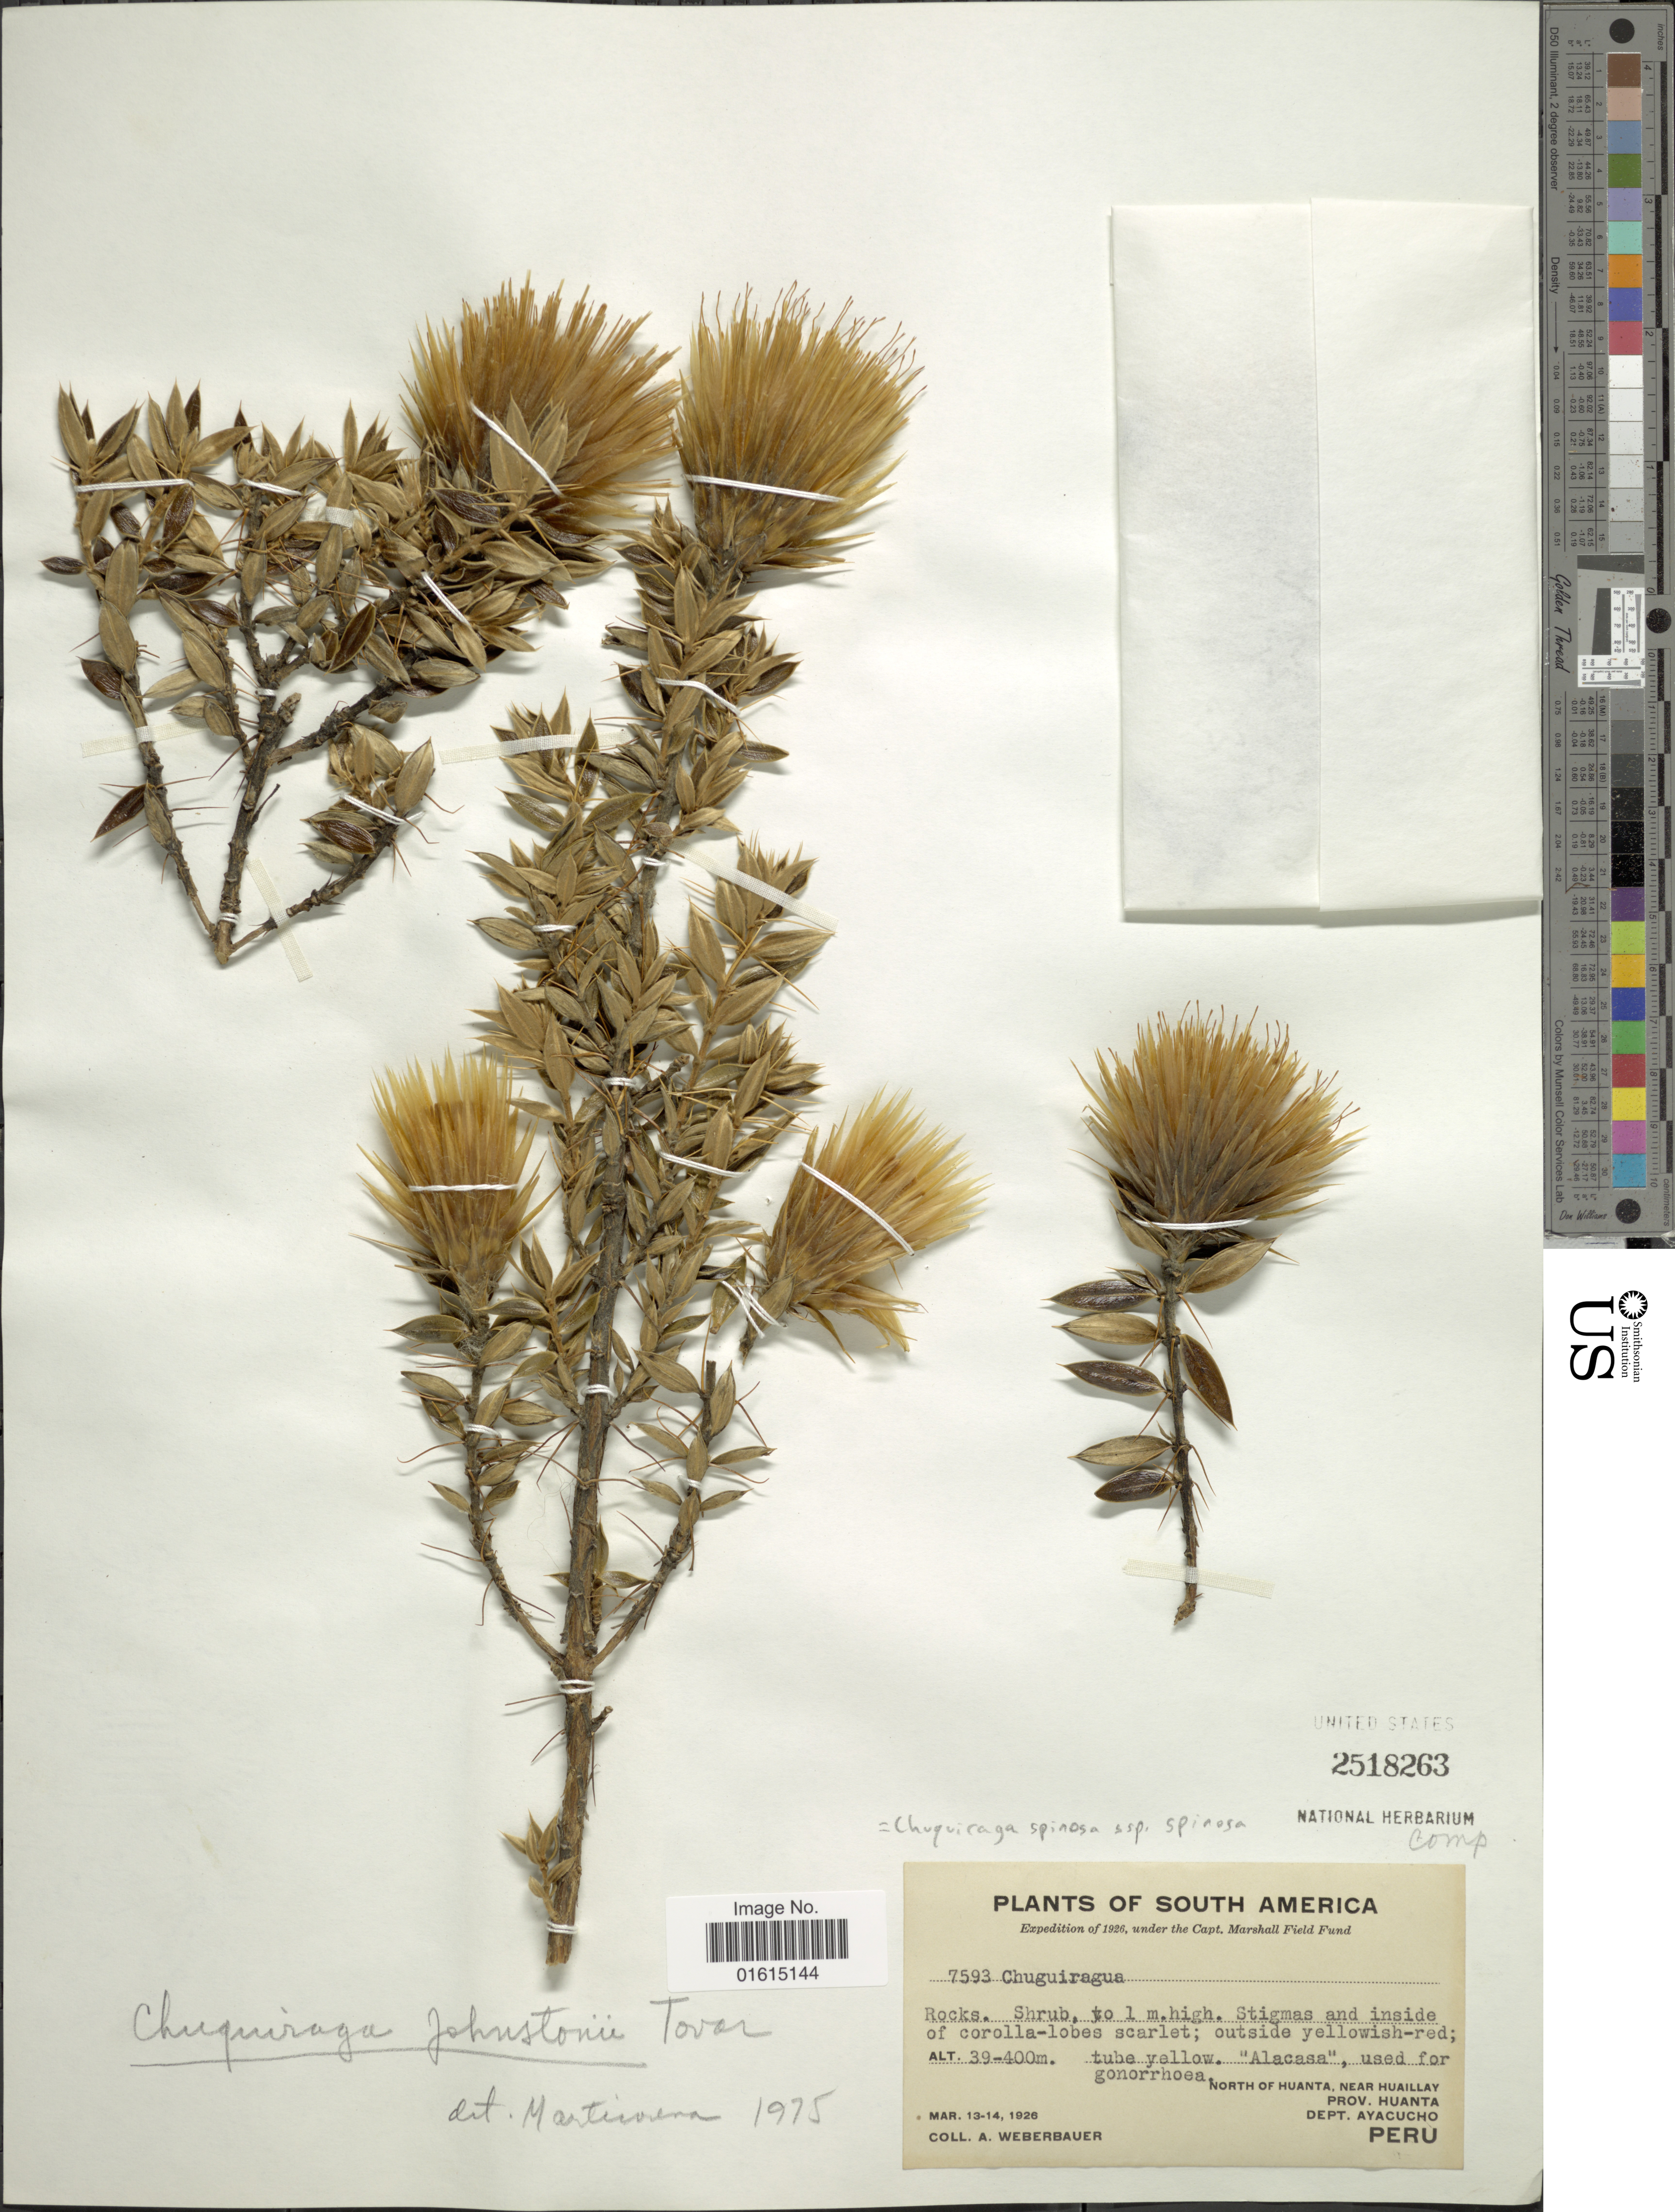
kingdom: Plantae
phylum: Tracheophyta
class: Magnoliopsida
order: Asterales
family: Asteraceae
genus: Chuquiraga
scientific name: Chuquiraga spinosa subsp. spinosa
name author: Less.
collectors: A. Weberbauer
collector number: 7593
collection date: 1926-03-13/1926-03-14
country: Peru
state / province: Ayacucho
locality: South America, north of Huanta, near Huaillay, Prov. Huanta, Dept. Ayacucho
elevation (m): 39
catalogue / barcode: US 2518263